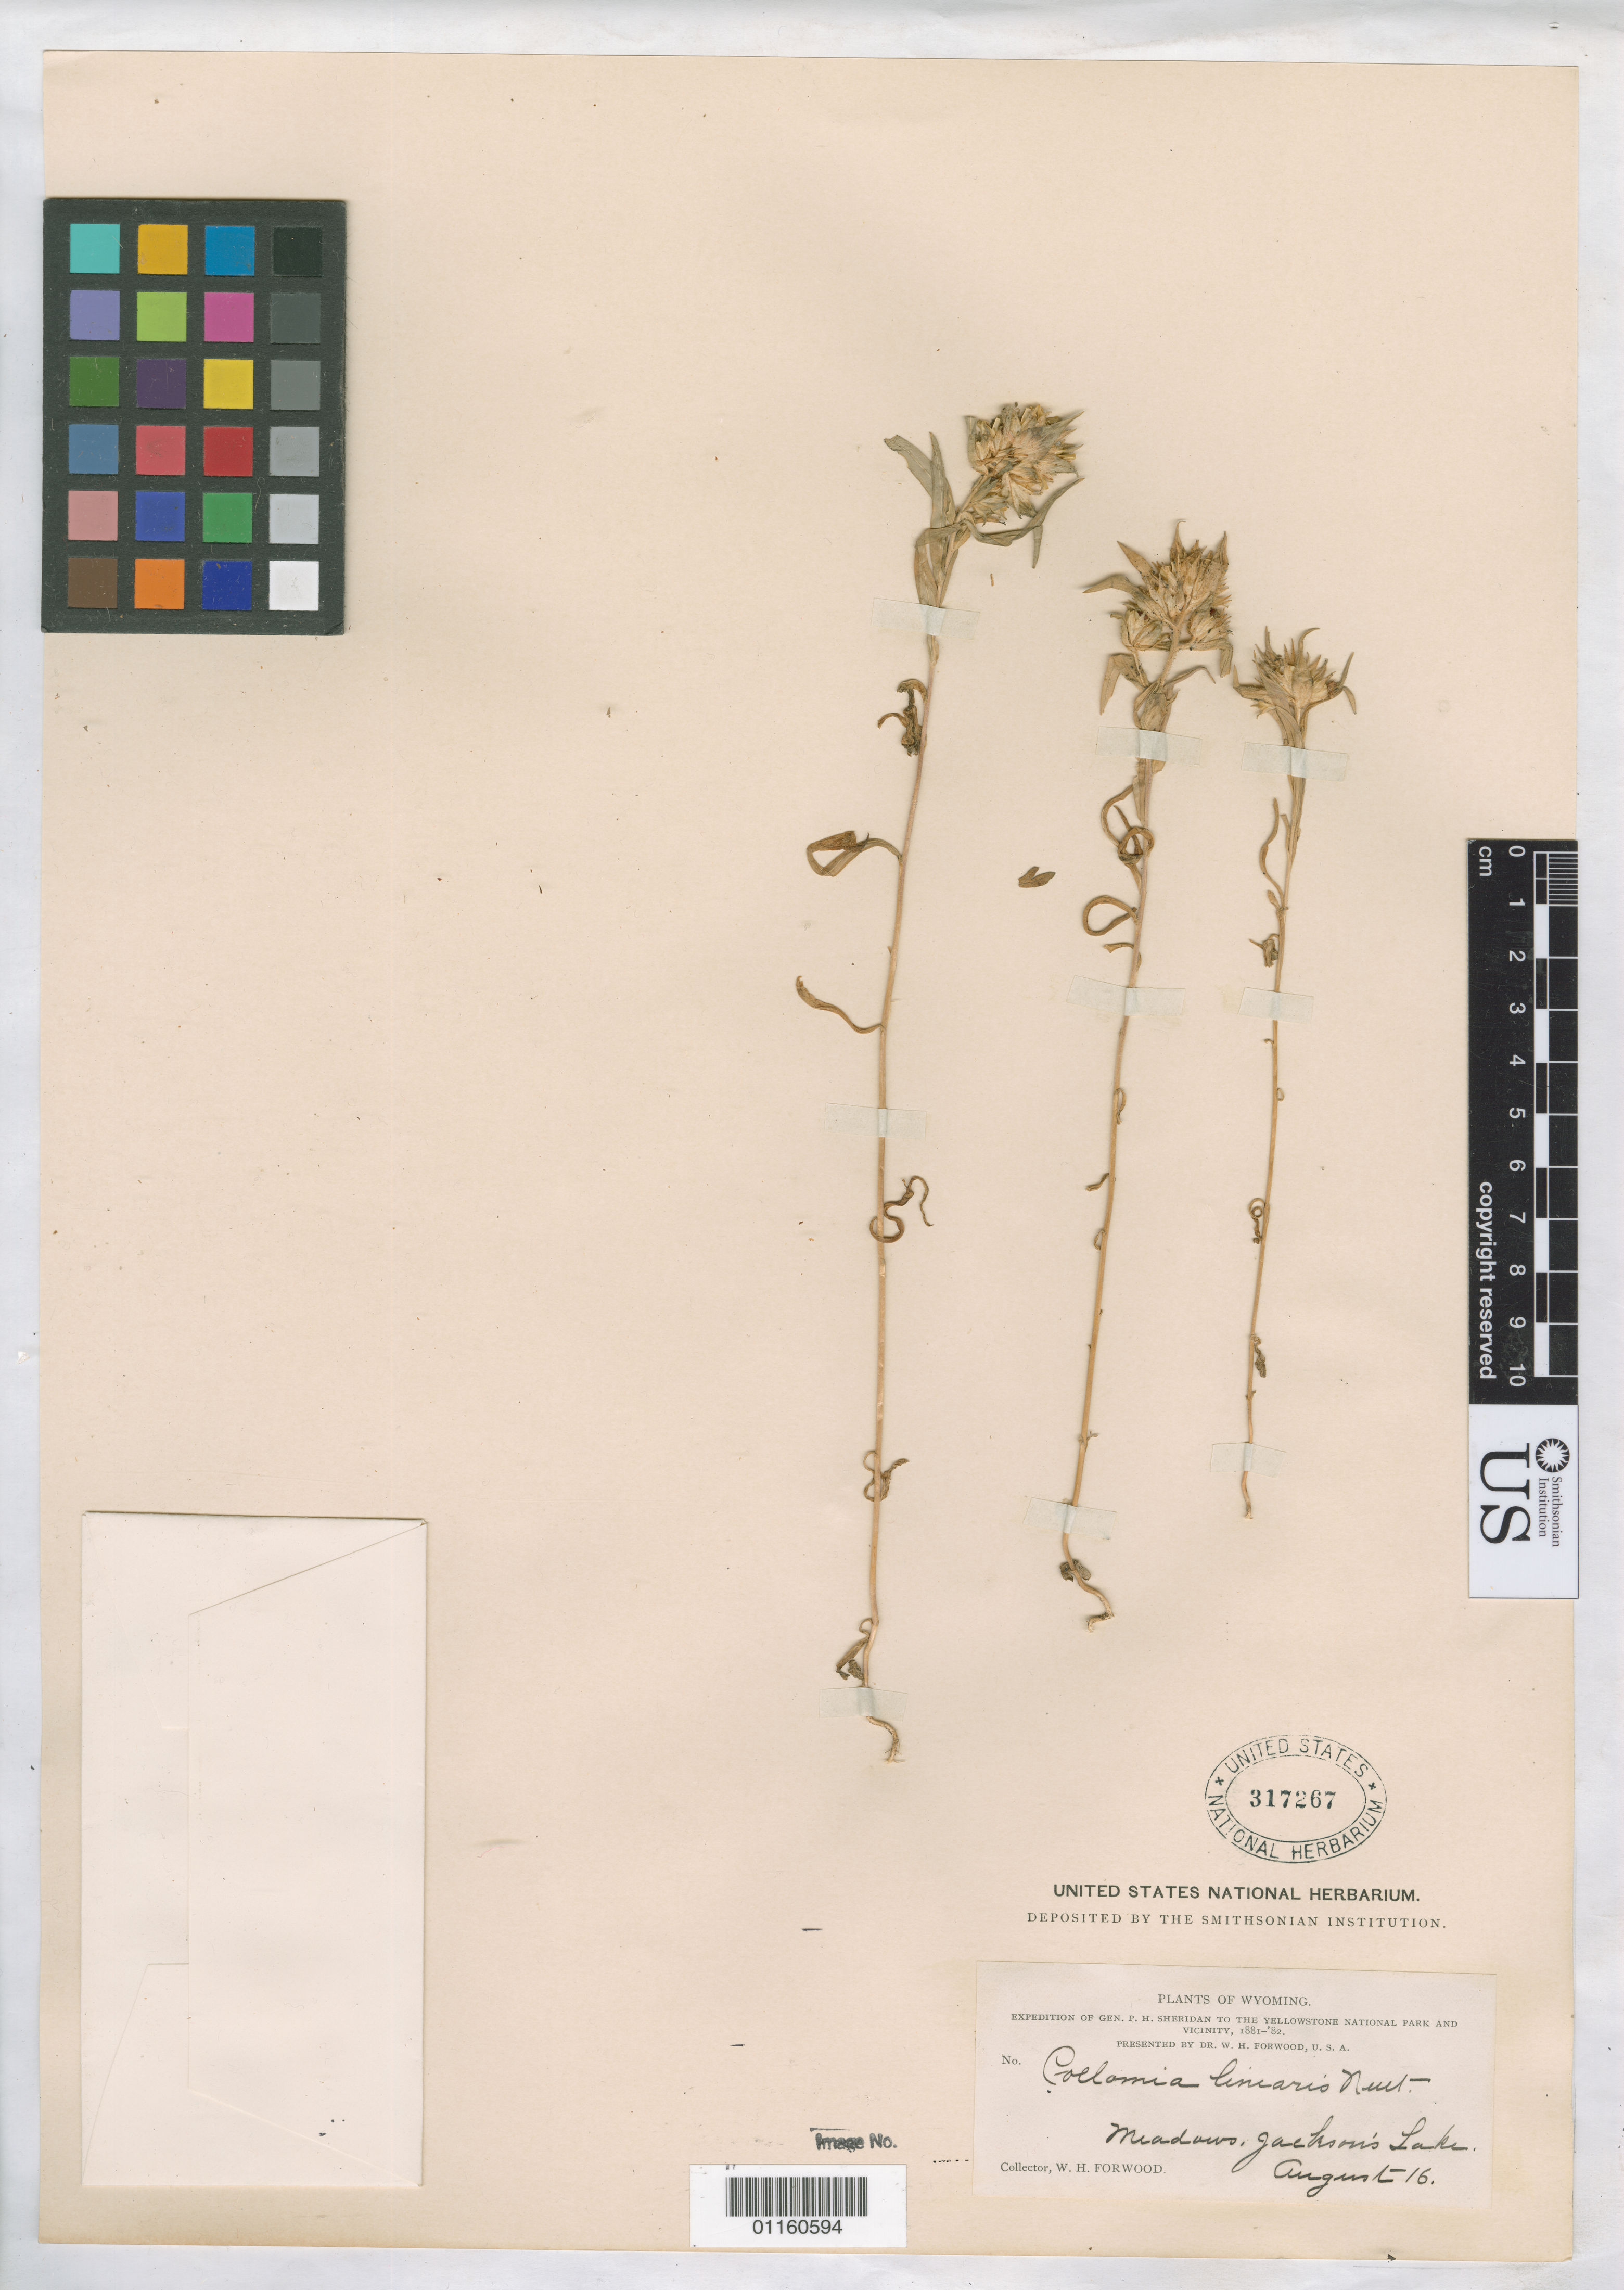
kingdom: Plantae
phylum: Tracheophyta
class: Magnoliopsida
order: Ericales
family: Polemoniaceae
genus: Collomia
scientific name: Collomia linearis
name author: Nutt.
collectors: W. Forwood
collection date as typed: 16 Aug 1881 or 16 Aug 1882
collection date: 1881-08-16 or 1882-08-16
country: United States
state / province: Wyoming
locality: Jackson Lake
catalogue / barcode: US 317267